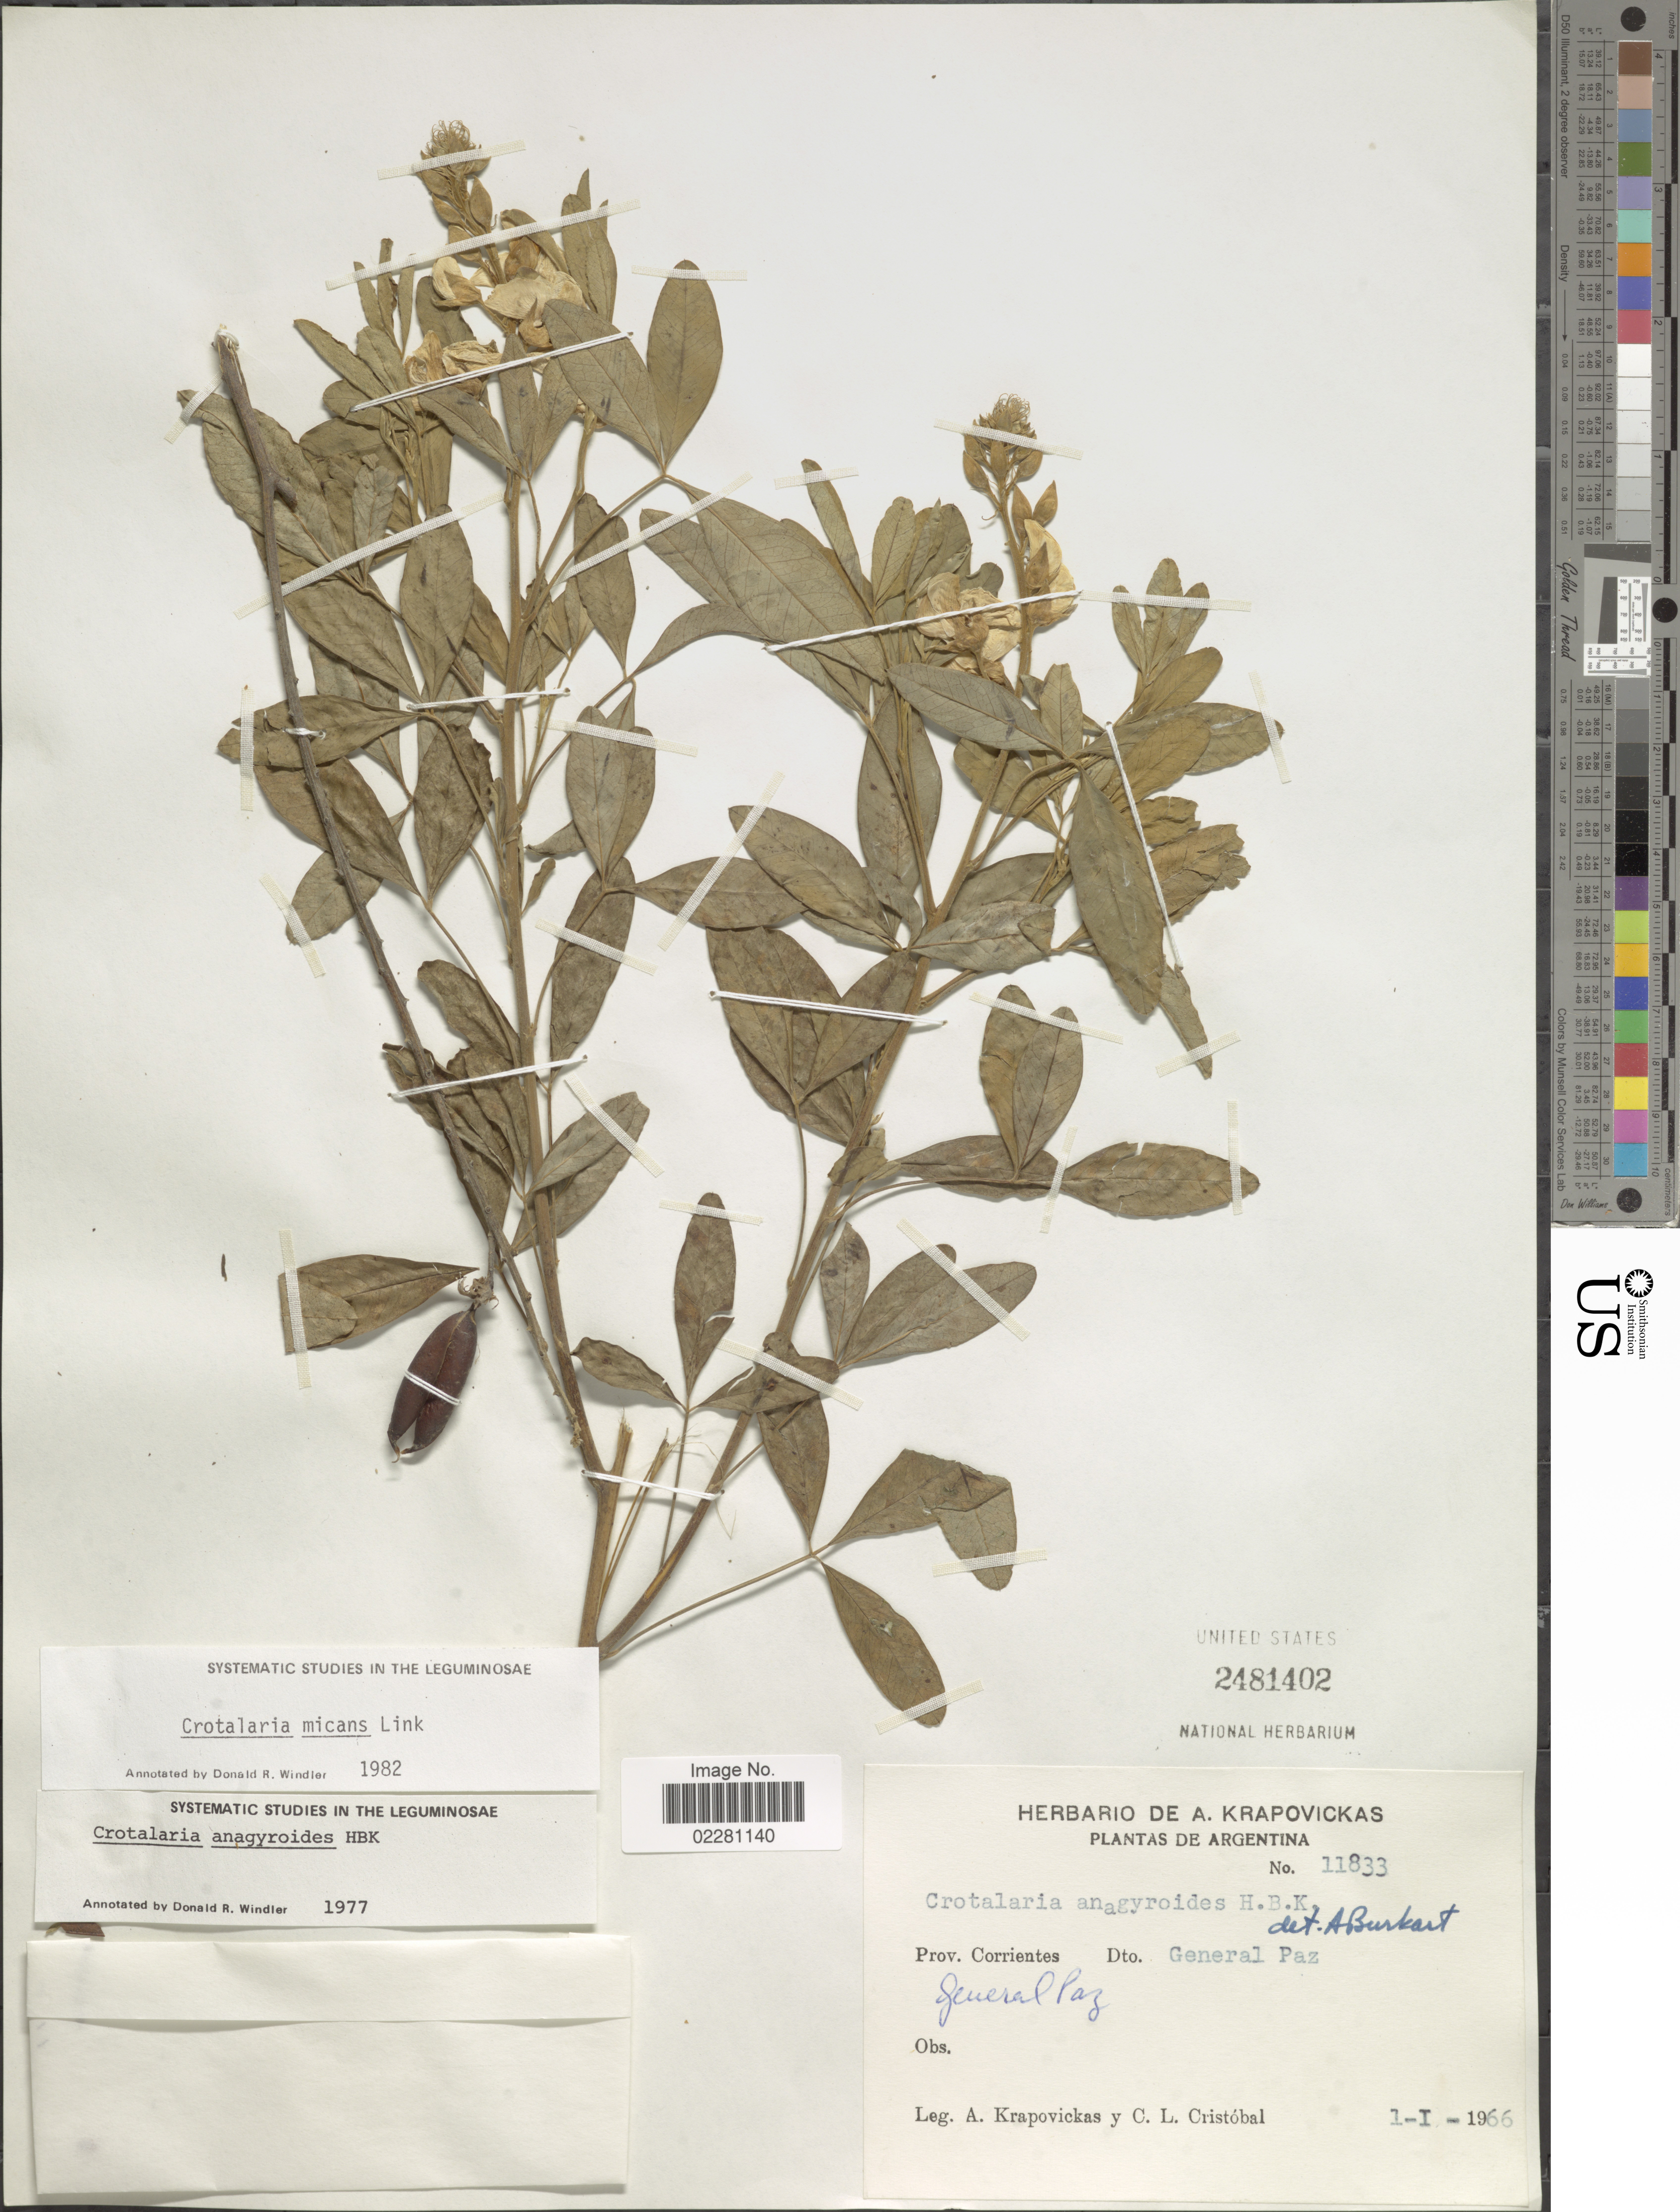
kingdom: Plantae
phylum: Tracheophyta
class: Magnoliopsida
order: Fabales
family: Fabaceae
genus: Crotalaria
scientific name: Crotalaria micans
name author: Link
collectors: A. Krapovickas & C. L. Cristóbal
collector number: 11833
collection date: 1966-01-01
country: Argentina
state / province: Corrientes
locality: Dto. General Paz, General Paz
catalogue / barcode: US 2481402